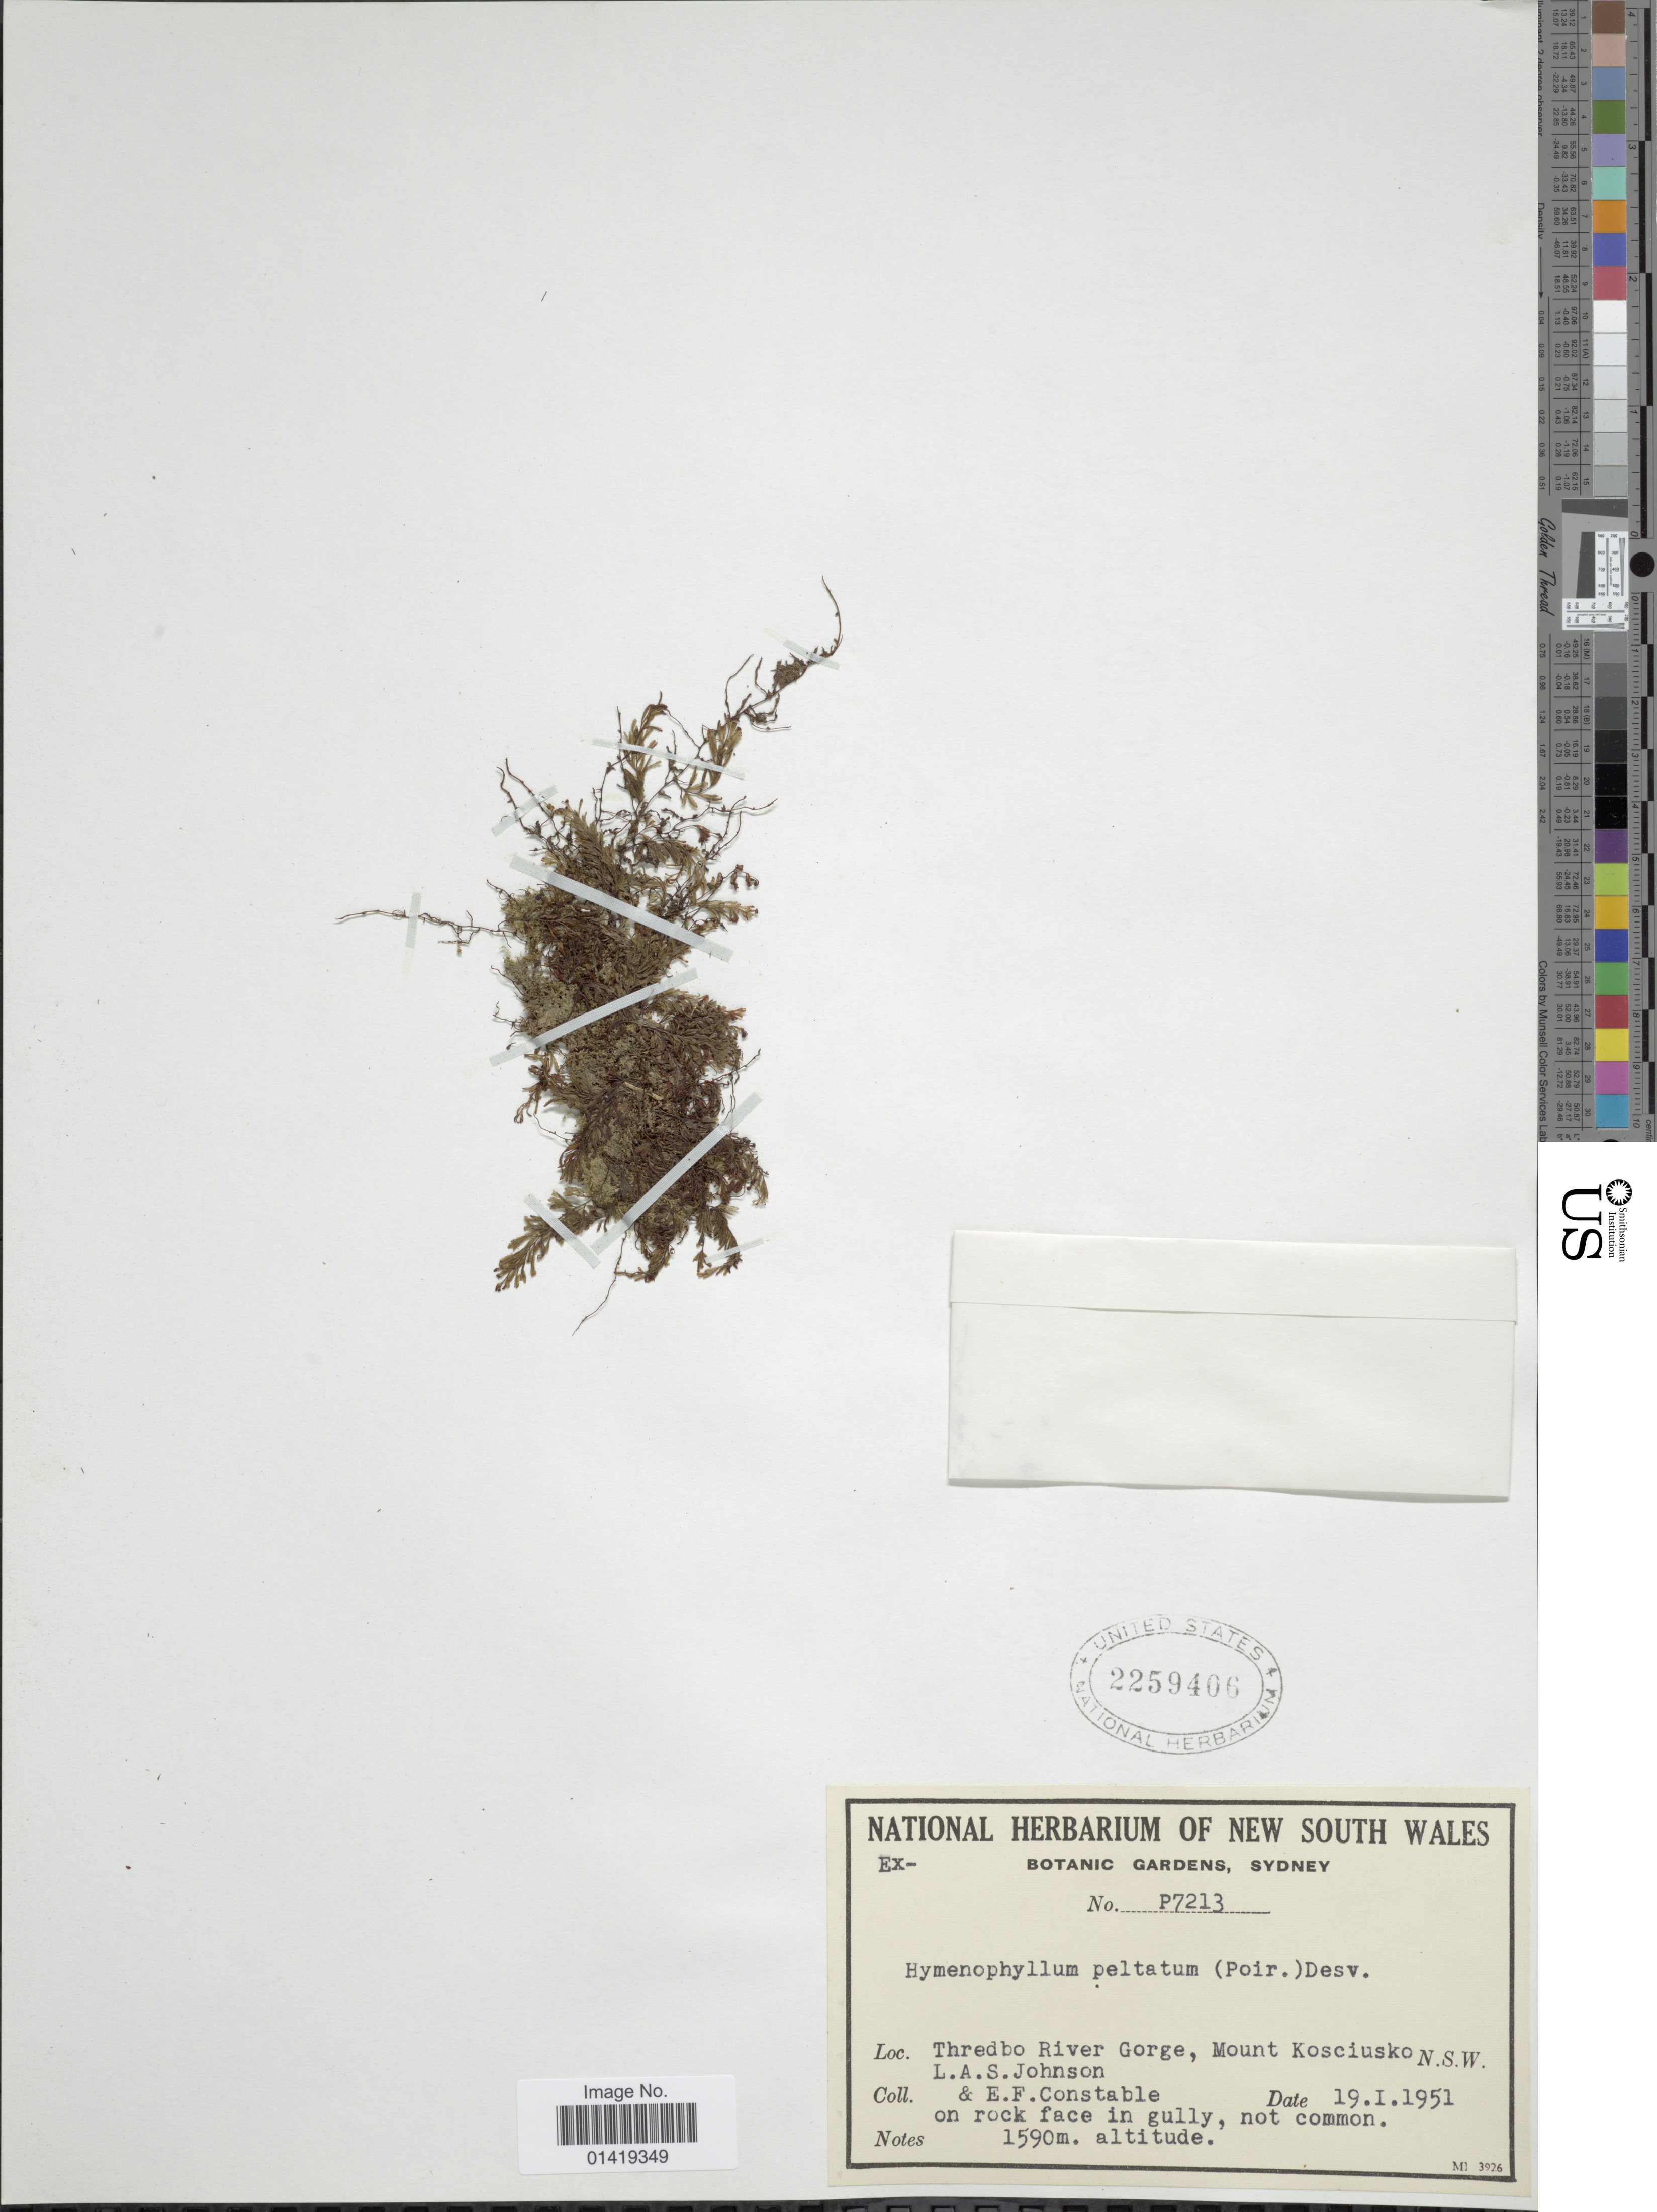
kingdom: Plantae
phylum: Tracheophyta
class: Polypodiopsida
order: Hymenophyllales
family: Hymenophyllaceae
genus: Hymenophyllum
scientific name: Hymenophyllum peltatum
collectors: L. Johnson & E. F. Constable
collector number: P7213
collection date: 1951-01-19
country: Australia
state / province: New South Wales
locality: Thredbo river Gorge Mount Kosciusko NSW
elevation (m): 1590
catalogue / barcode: US 2259406